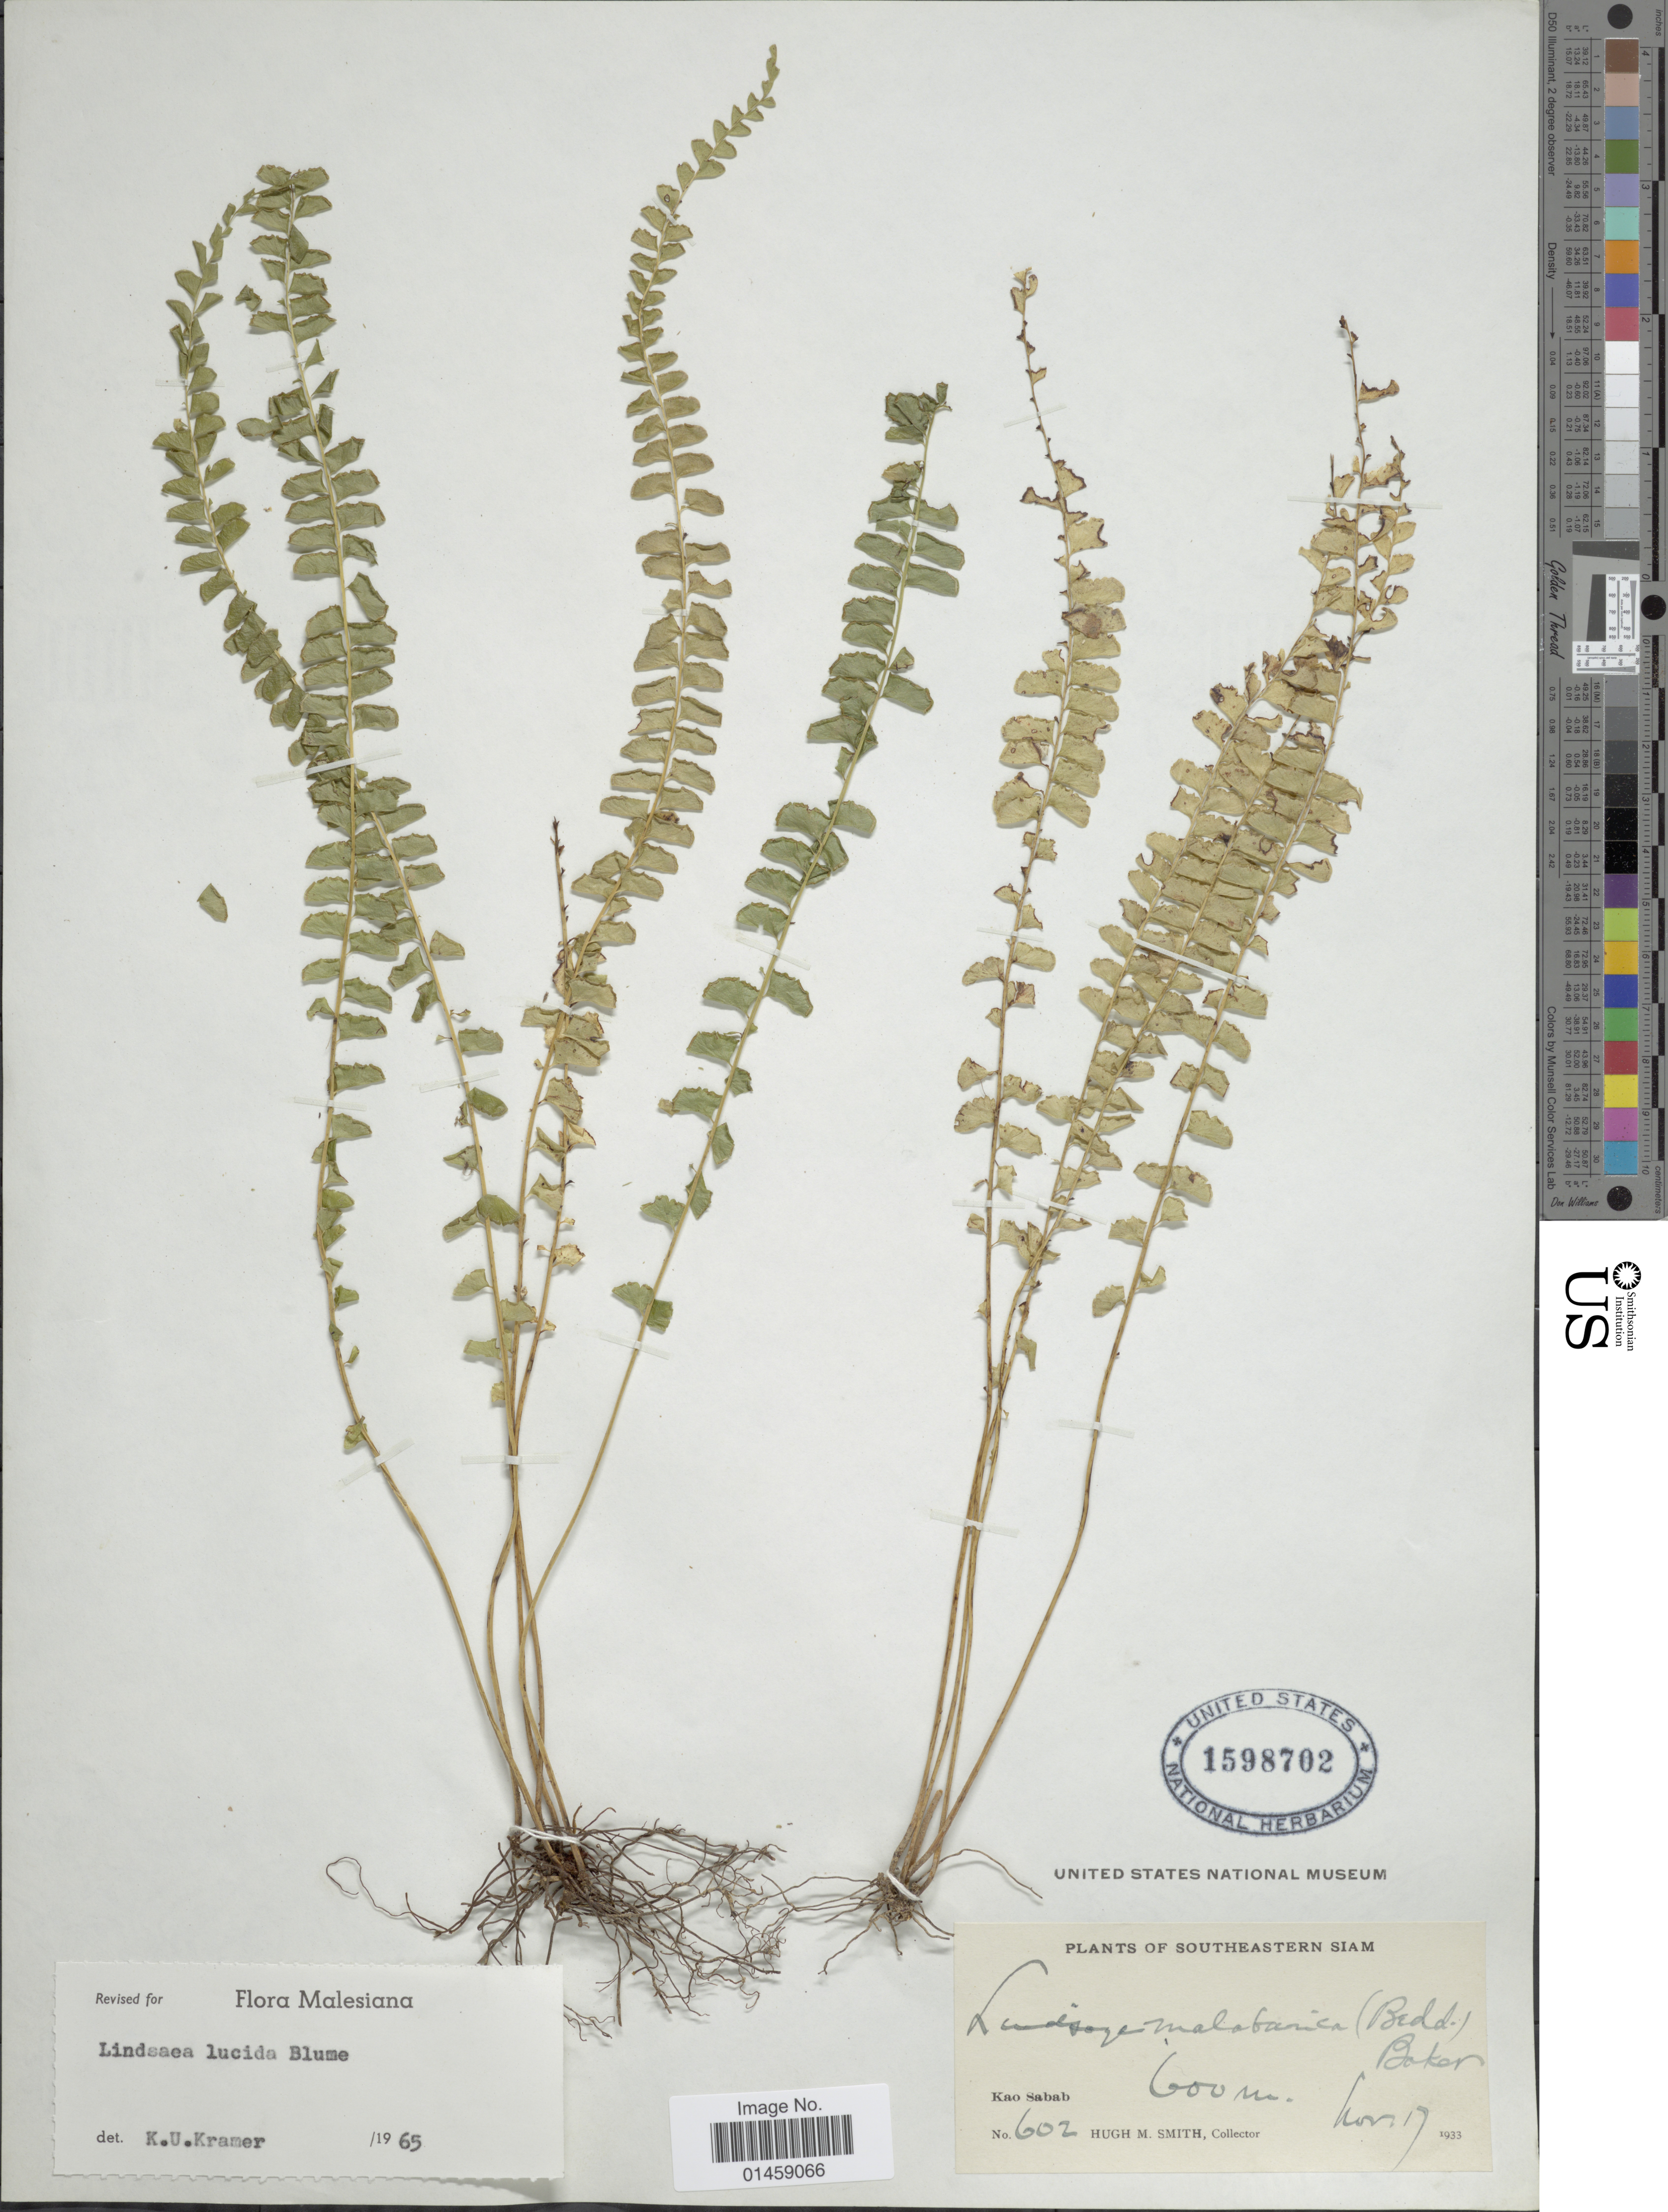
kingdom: Plantae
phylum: Tracheophyta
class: Polypodiopsida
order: Polypodiales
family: Lindsaeaceae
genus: Lindsaea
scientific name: Lindsaea lucida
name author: Blume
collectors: H. M. Smith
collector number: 602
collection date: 1933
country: Thailand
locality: Southeastern Siam, Kao Sabab.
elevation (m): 600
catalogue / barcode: US 1598702